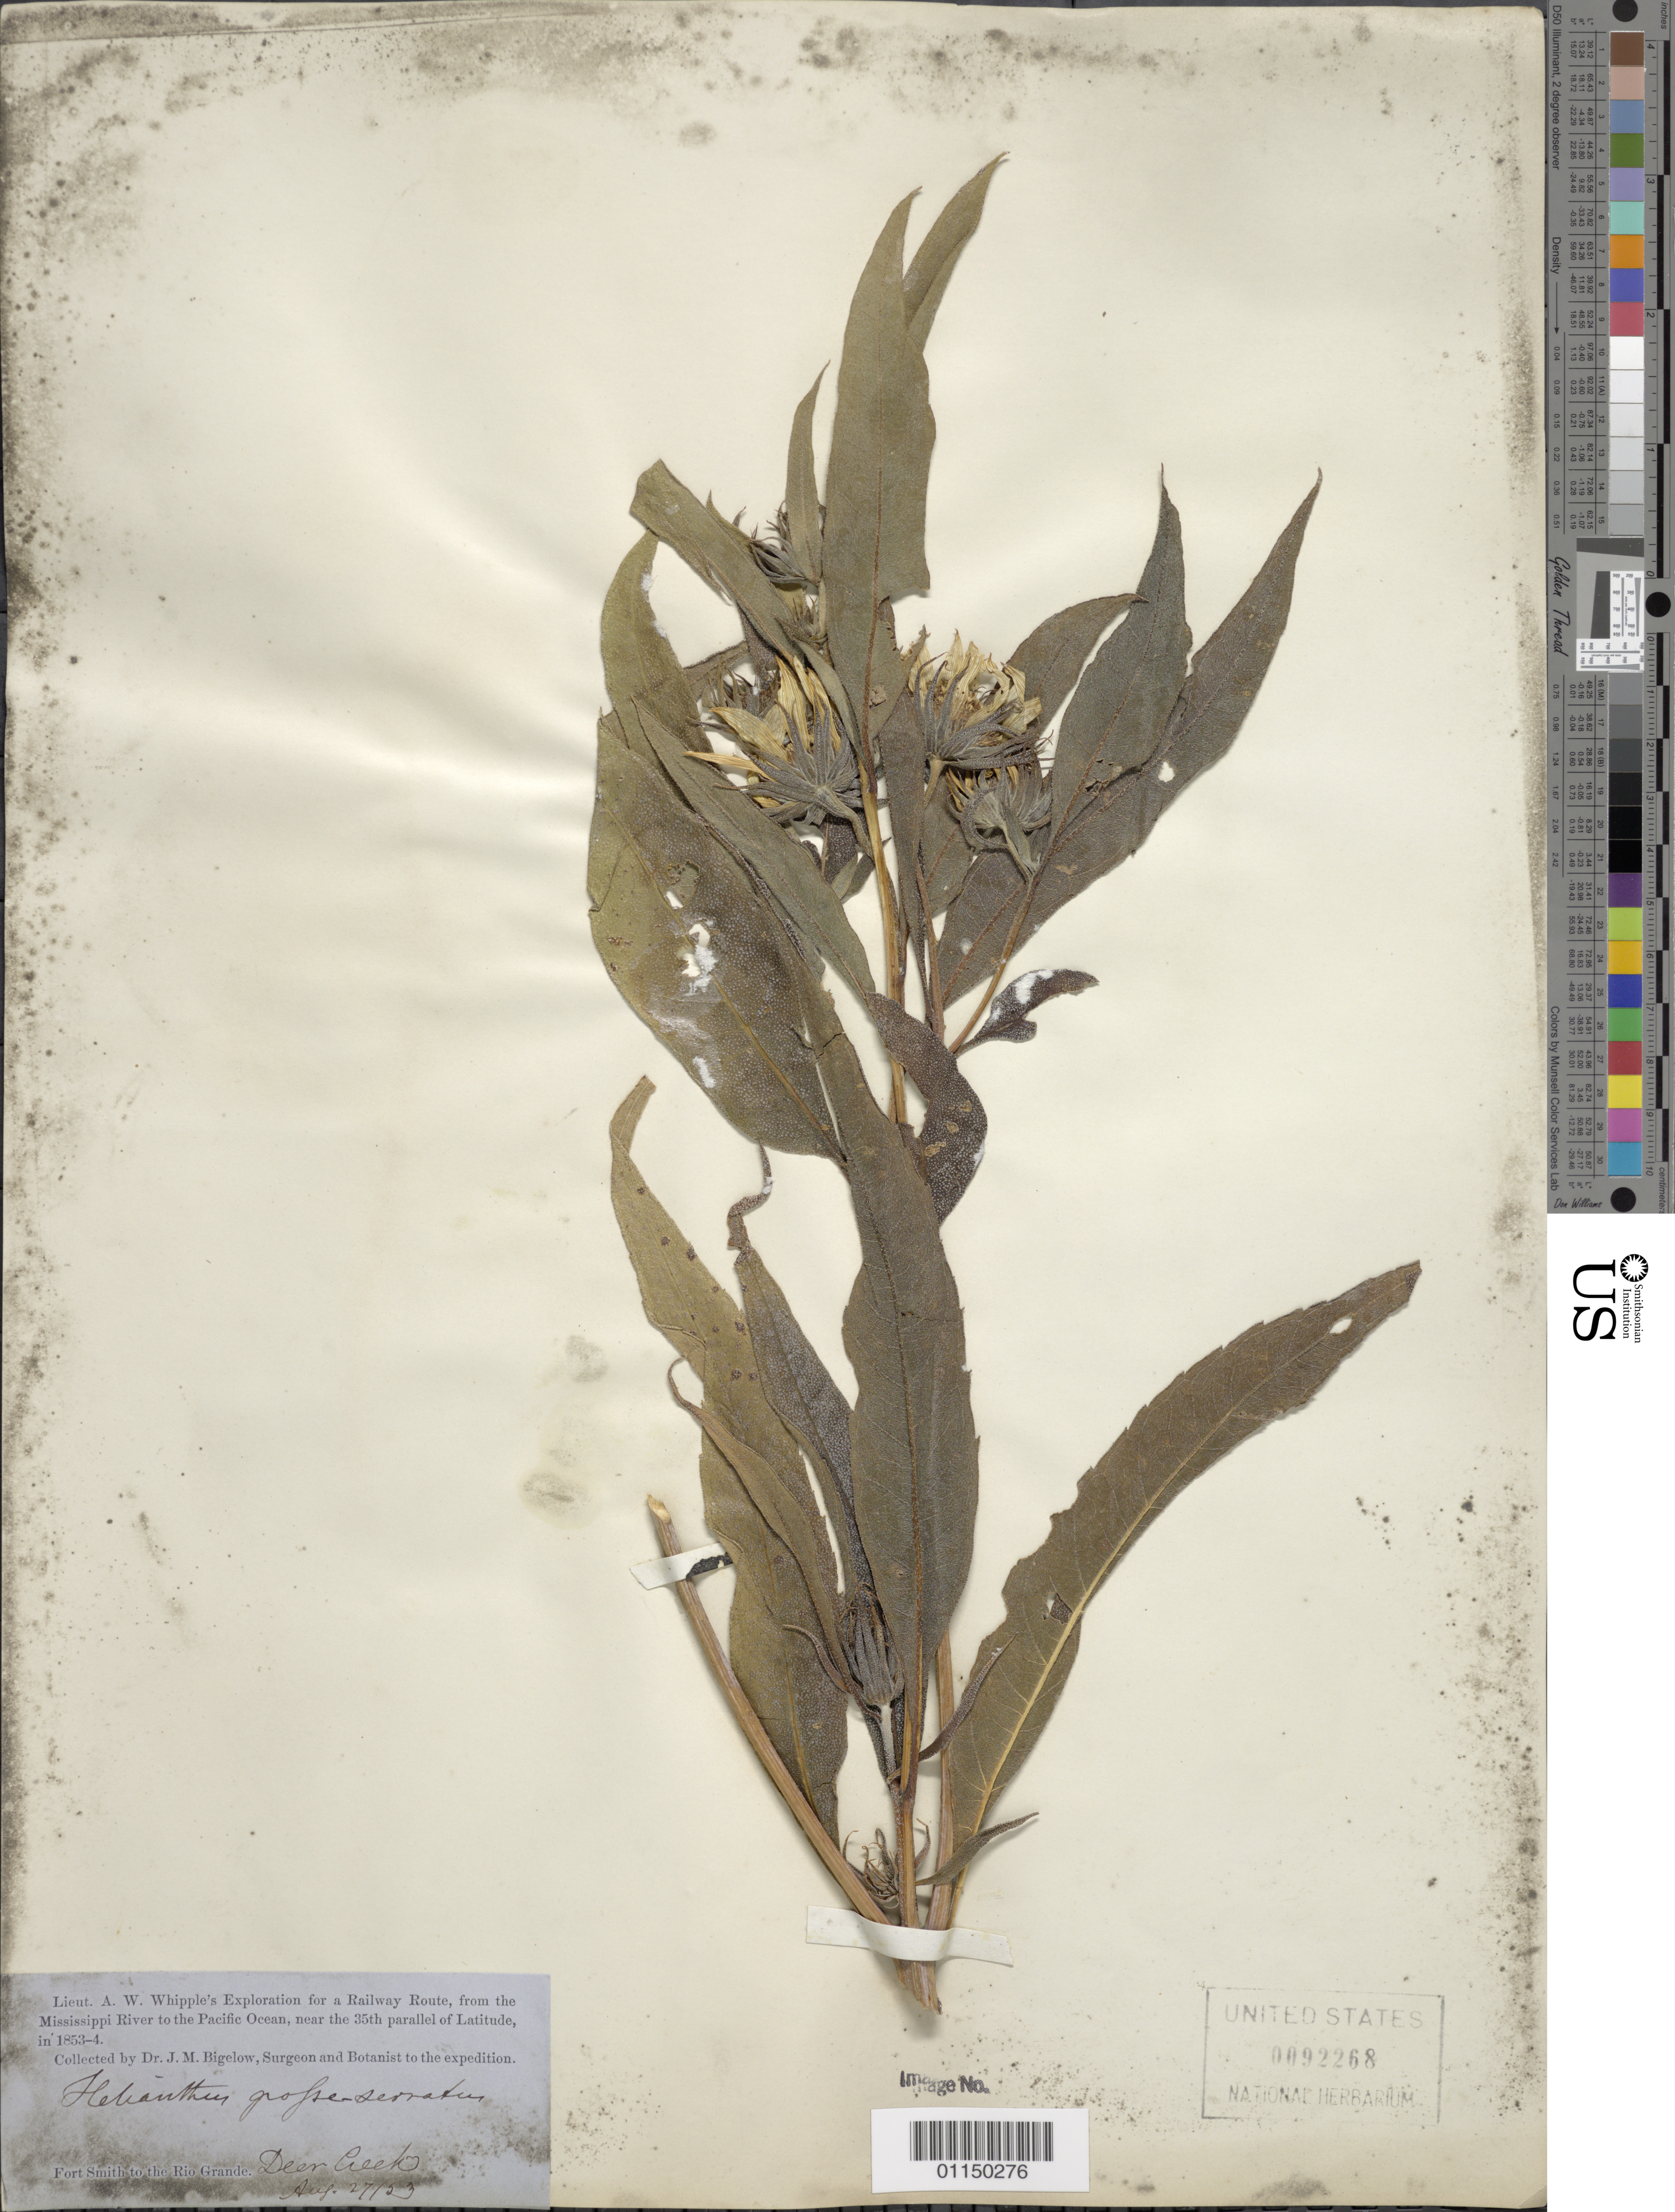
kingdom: Plantae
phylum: Tracheophyta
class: Magnoliopsida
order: Asterales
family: Asteraceae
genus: Helianthus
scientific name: Helianthus grosseserratus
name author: M. Martens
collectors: J. M. Bigelow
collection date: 1853-08-27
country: United States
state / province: Oklahoma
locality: Deer Creek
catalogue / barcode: US 92268